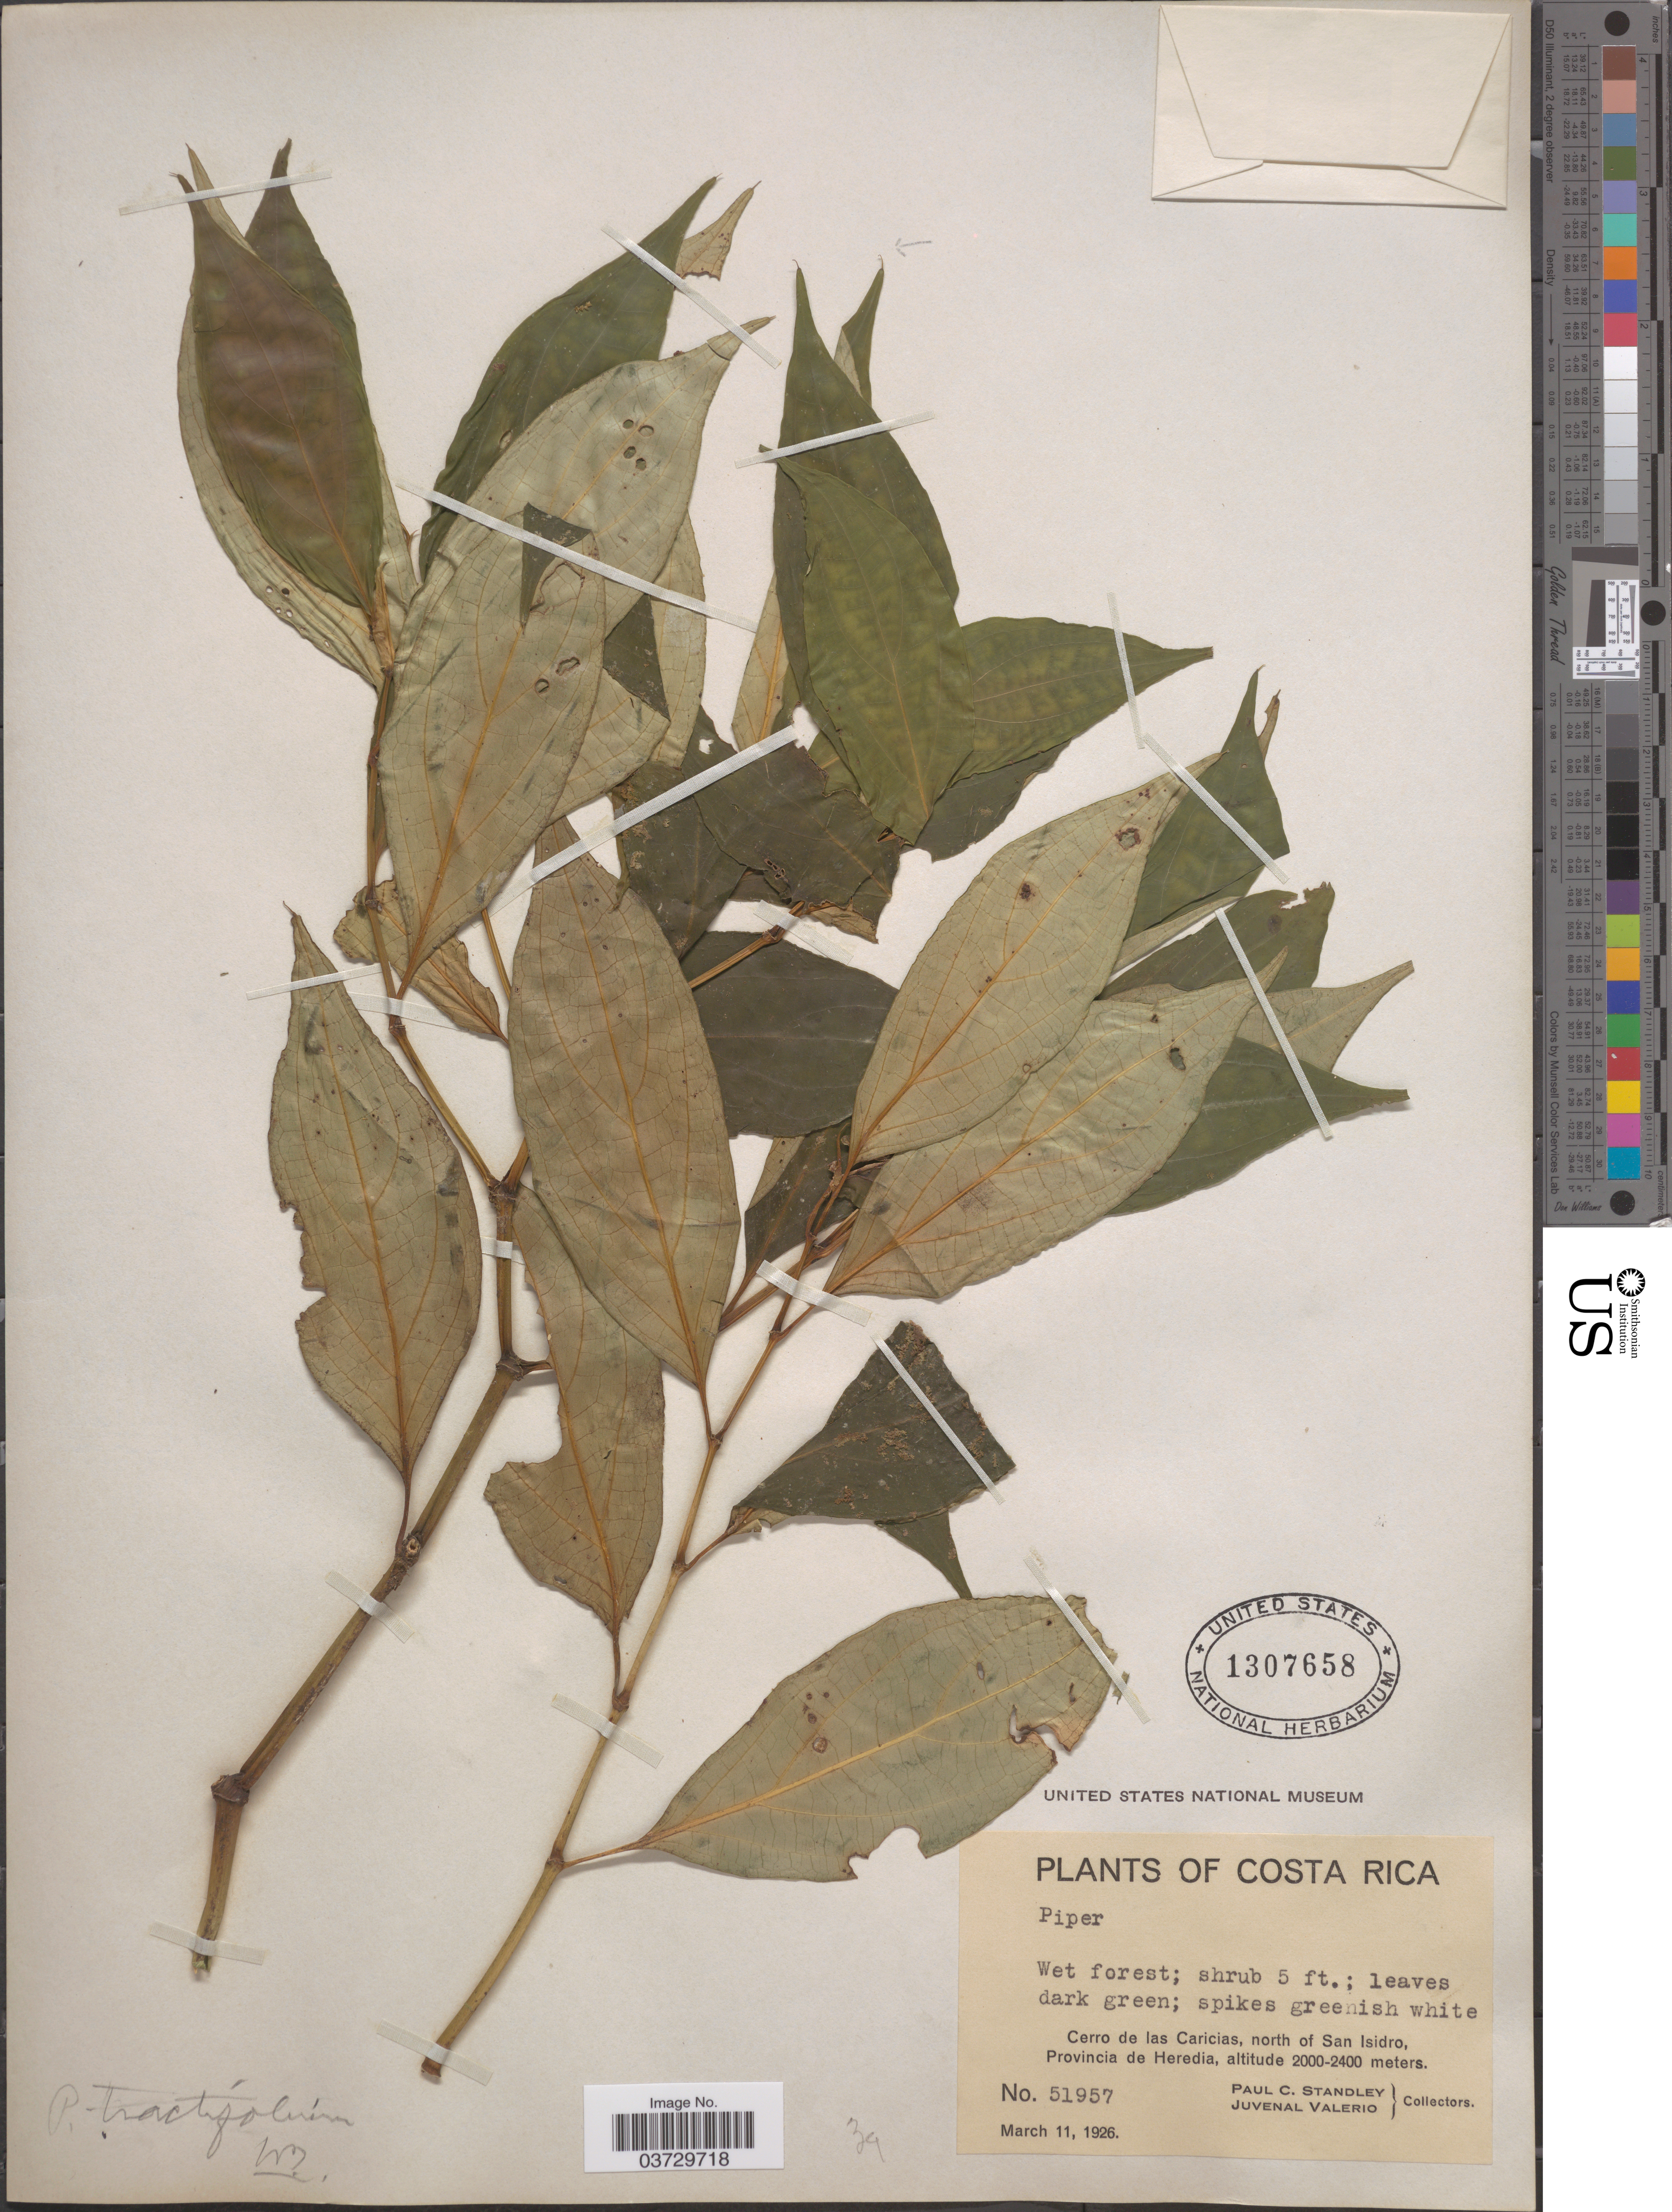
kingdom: Plantae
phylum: Tracheophyta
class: Magnoliopsida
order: Piperales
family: Piperaceae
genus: Piper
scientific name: Piper tractifolium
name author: Trel.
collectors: P. C. Standley & J. Valerio R.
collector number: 51957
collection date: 1926-03-11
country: Costa Rica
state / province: Heredia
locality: Cerro de las Caricias, north of San Isidro.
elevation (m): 2000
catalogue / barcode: US 1307658